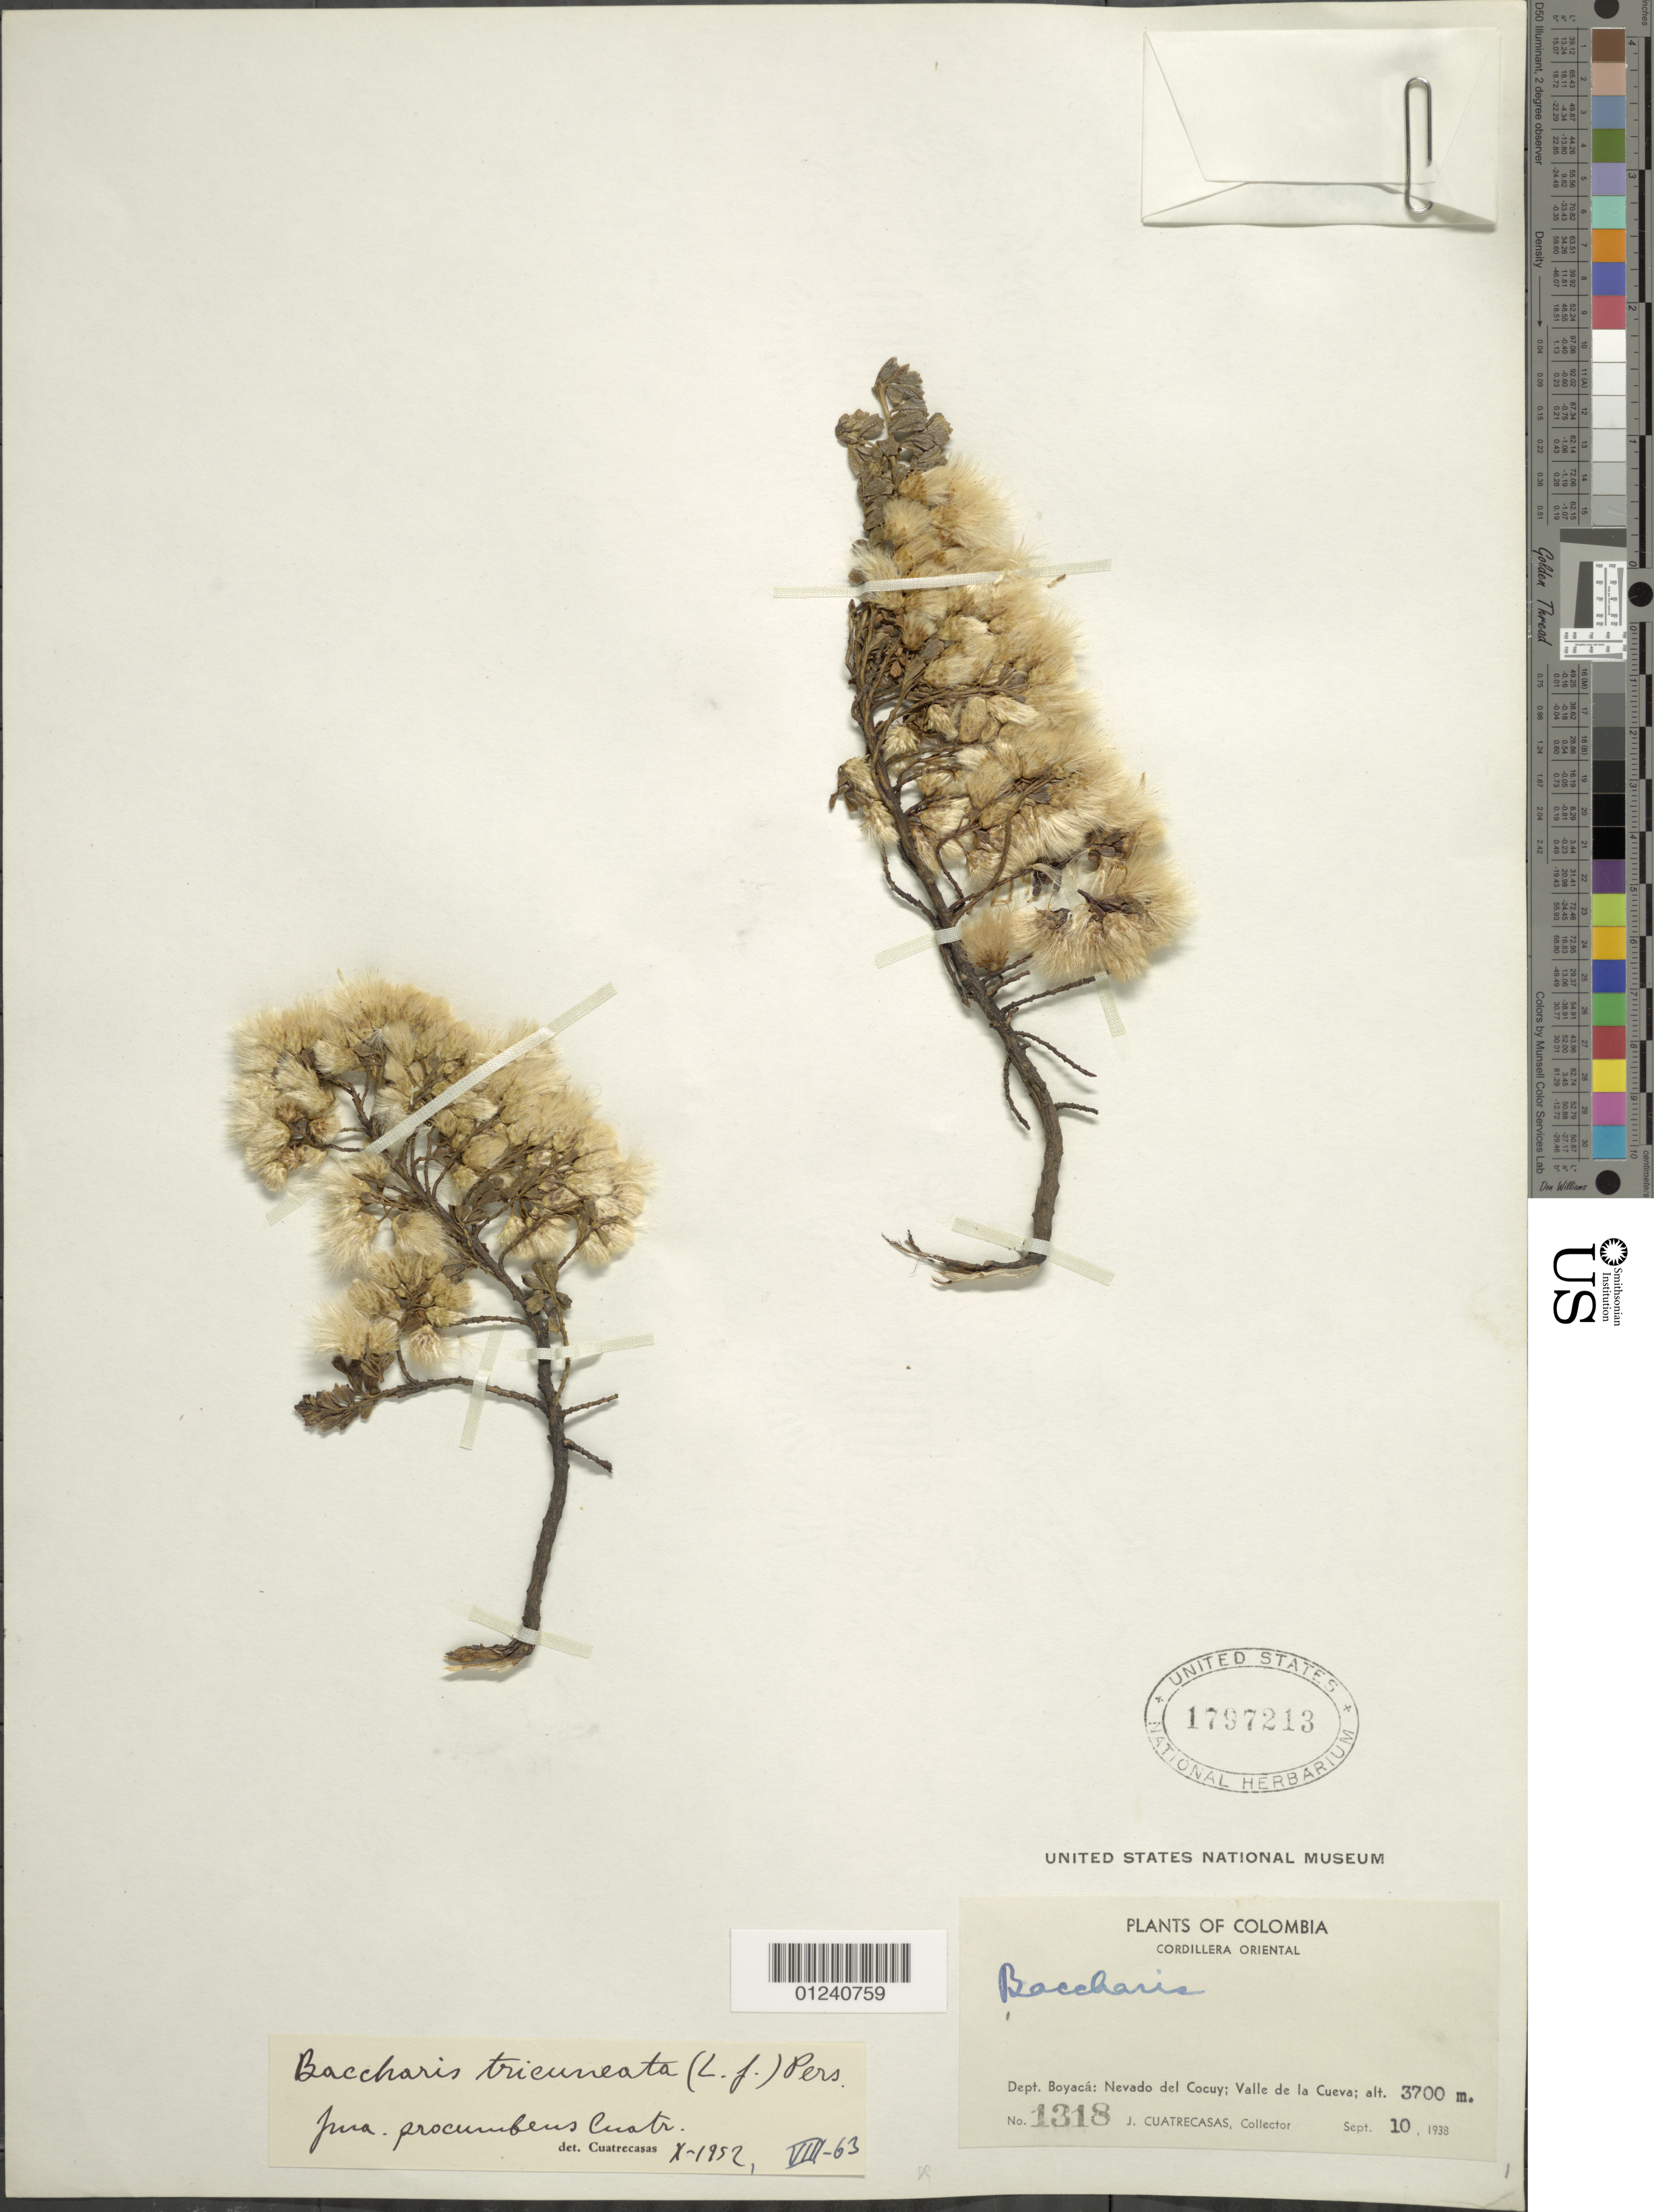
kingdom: Plantae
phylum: Tracheophyta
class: Magnoliopsida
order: Asterales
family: Asteraceae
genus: Baccharis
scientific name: Baccharis tricuneata f. procumbens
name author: Cuatrec.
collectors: J. Cuatrecasas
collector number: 1318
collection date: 1938-09-10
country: Colombia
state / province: Boyacá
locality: Nevado del Cocuy; Valle de la Cueva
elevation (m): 3700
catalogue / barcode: US 1797213